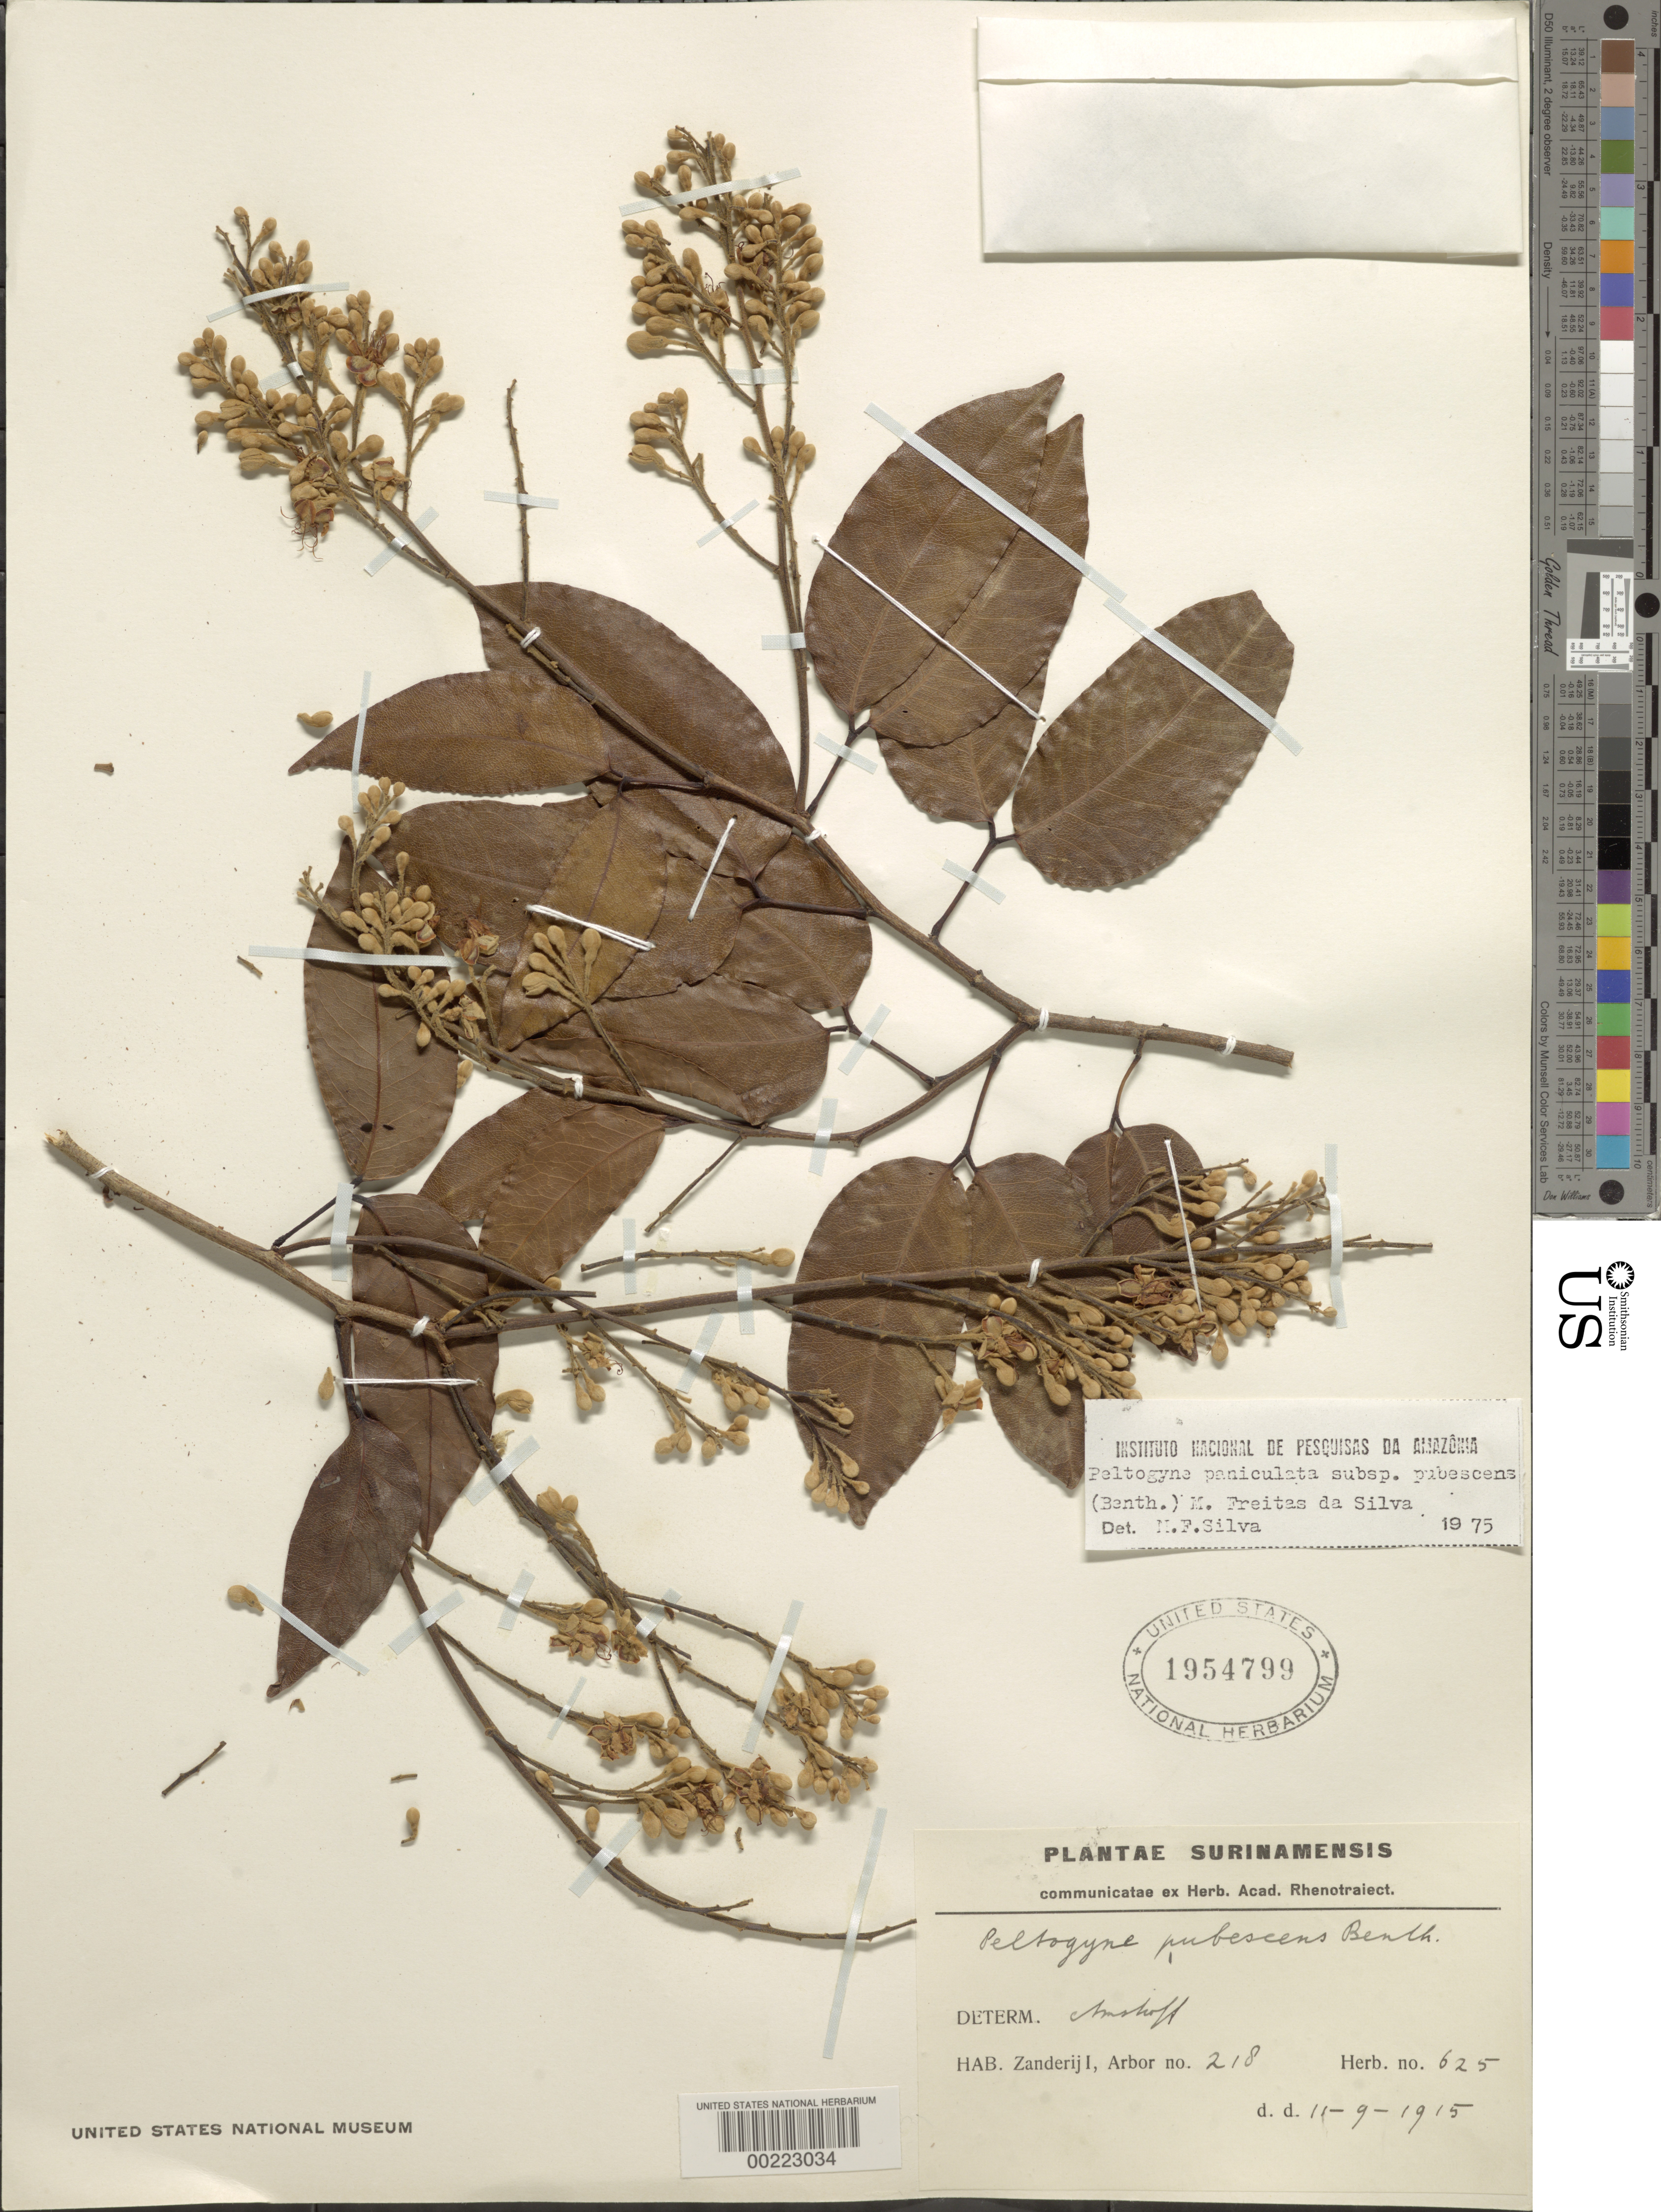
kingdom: Plantae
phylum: Tracheophyta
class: Magnoliopsida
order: Fabales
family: Fabaceae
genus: Peltogyne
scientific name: Peltogyne paniculata subsp. pubescens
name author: (Benth.) M.F. Silva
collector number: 625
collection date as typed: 11 Sep 1915 or 09 Nov 1915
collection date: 1915-09-11 or 1915-11-09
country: Suriname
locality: Zanderij i, arbor no. 218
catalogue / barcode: US 1954799